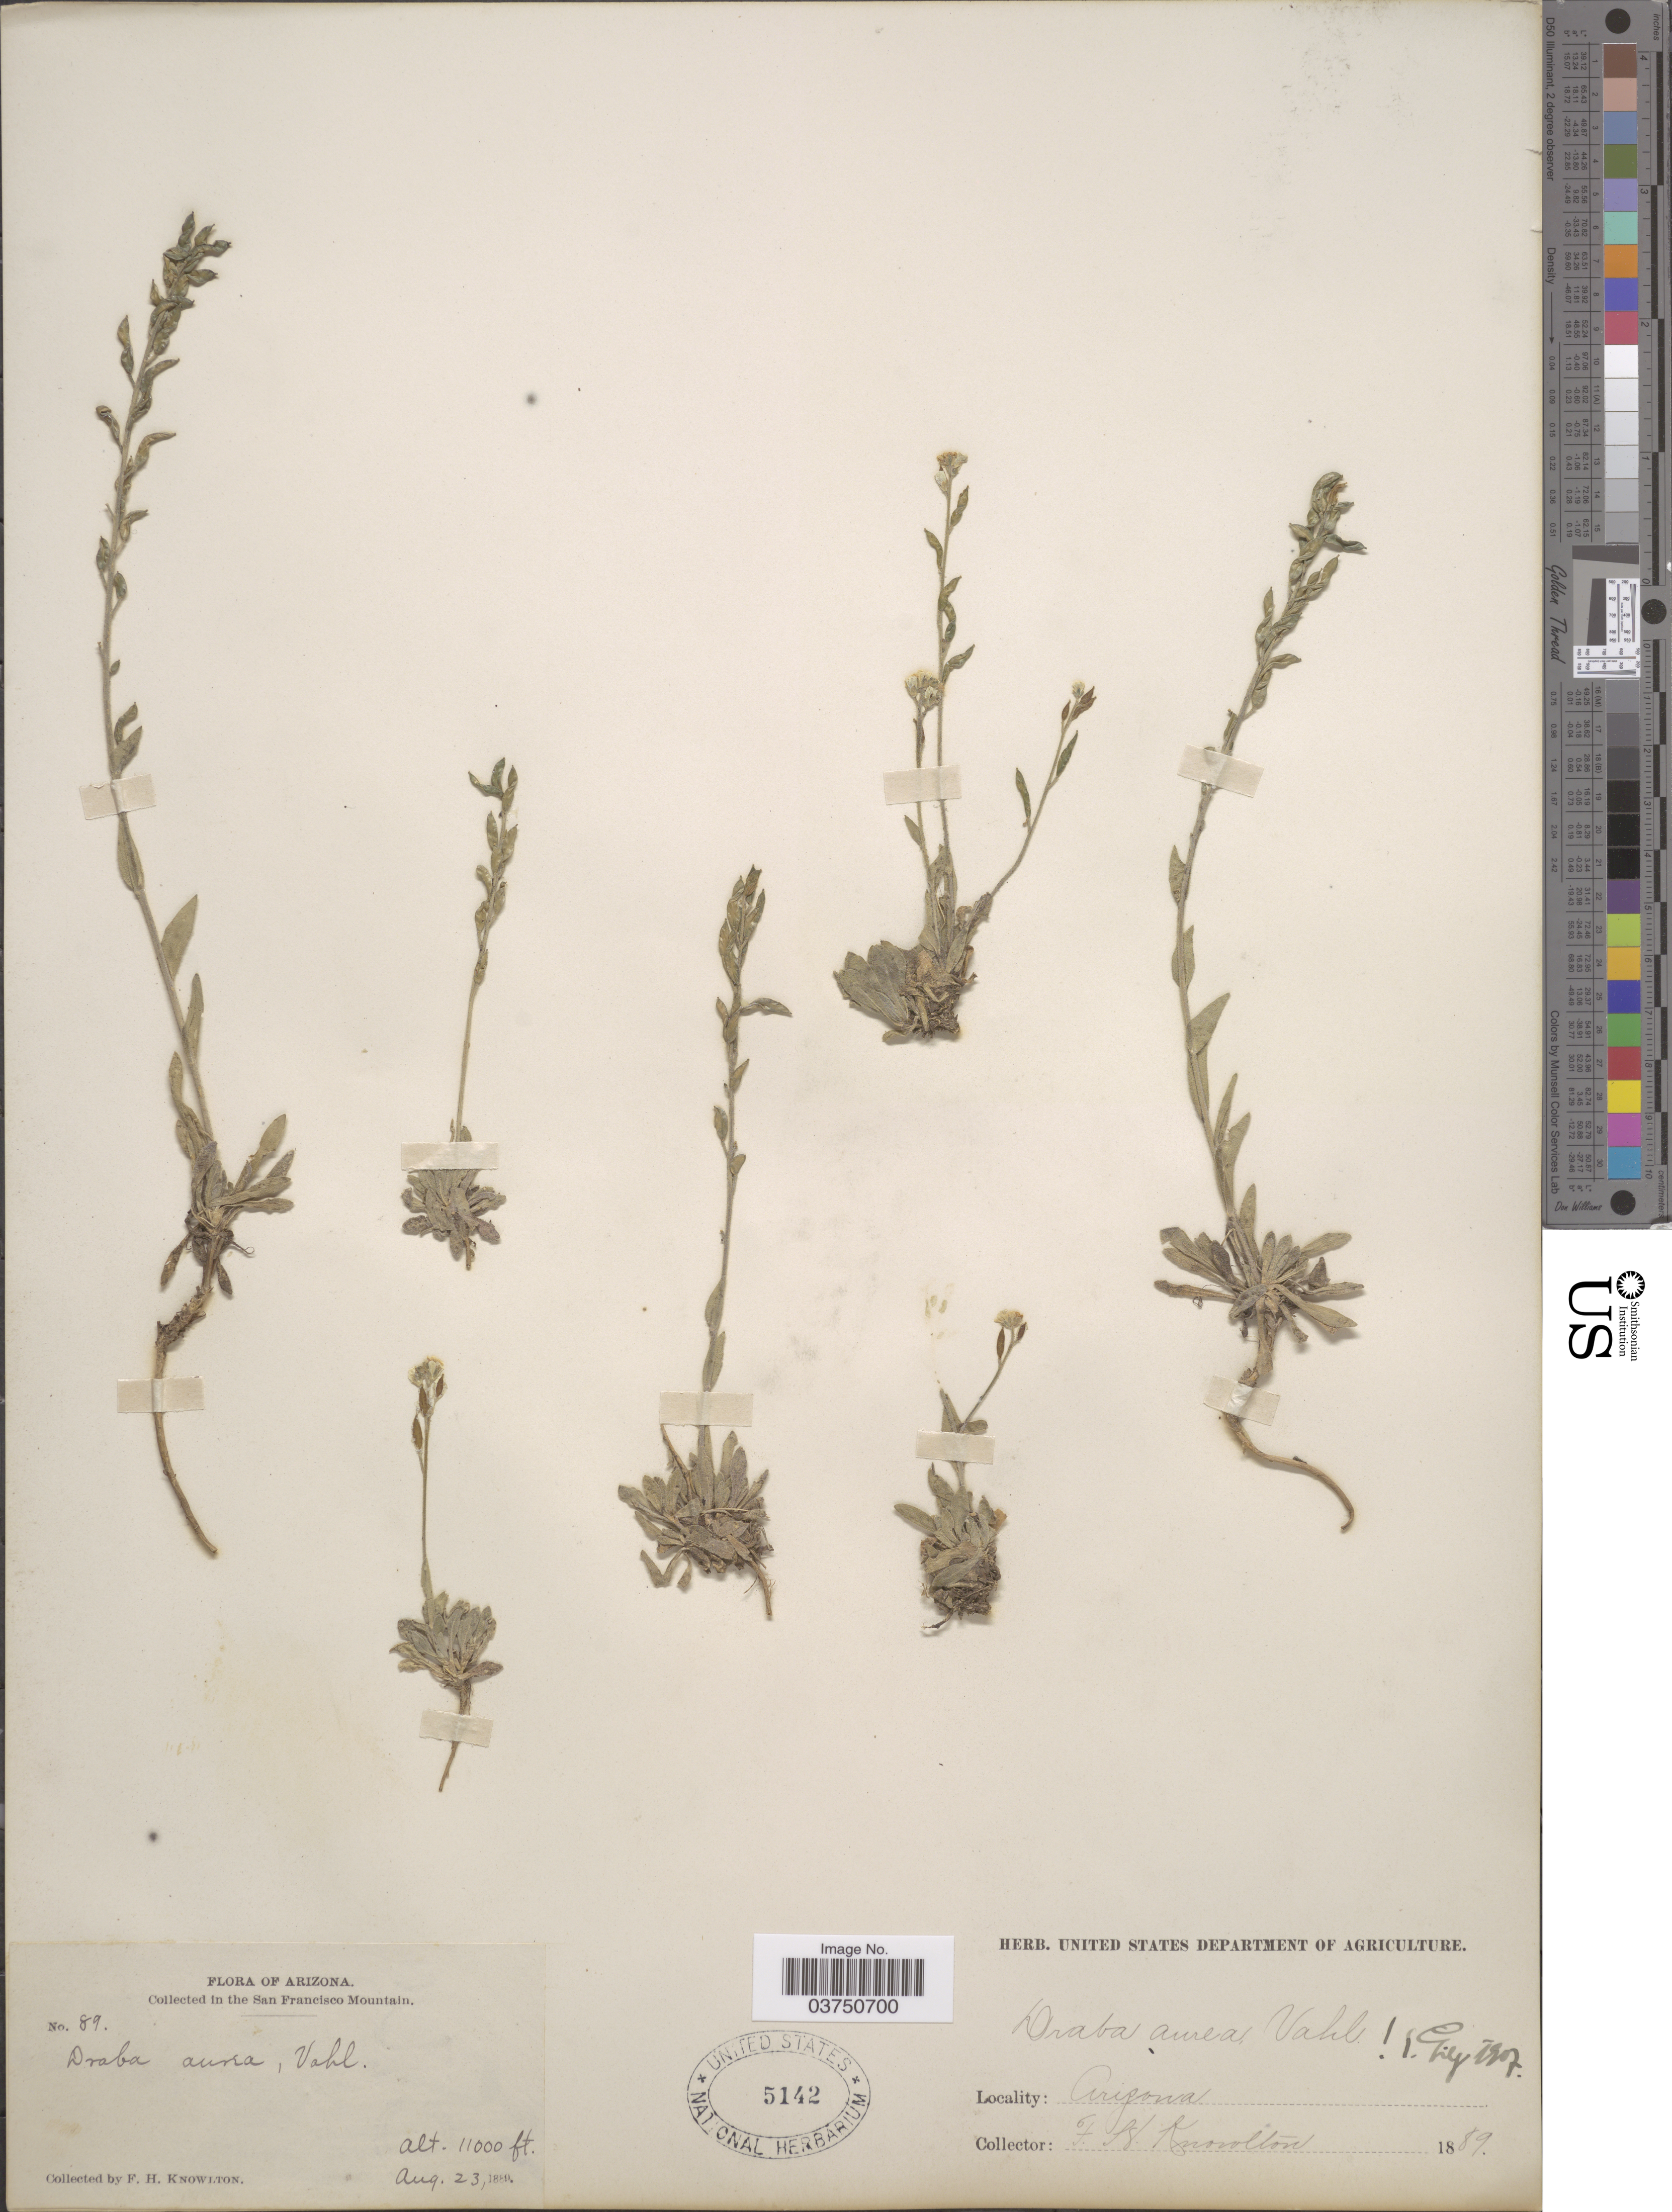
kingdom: Plantae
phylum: Tracheophyta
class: Magnoliopsida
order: Brassicales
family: Brassicaceae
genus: Draba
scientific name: Draba aurea var. leiocarpa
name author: (Payson & H. St. John) C.L. Hitchc.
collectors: F. H. Knowlton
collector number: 89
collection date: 1889-08-23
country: United States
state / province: Arizona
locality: The San Francisco Mountain.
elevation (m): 3353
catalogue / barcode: US 5142